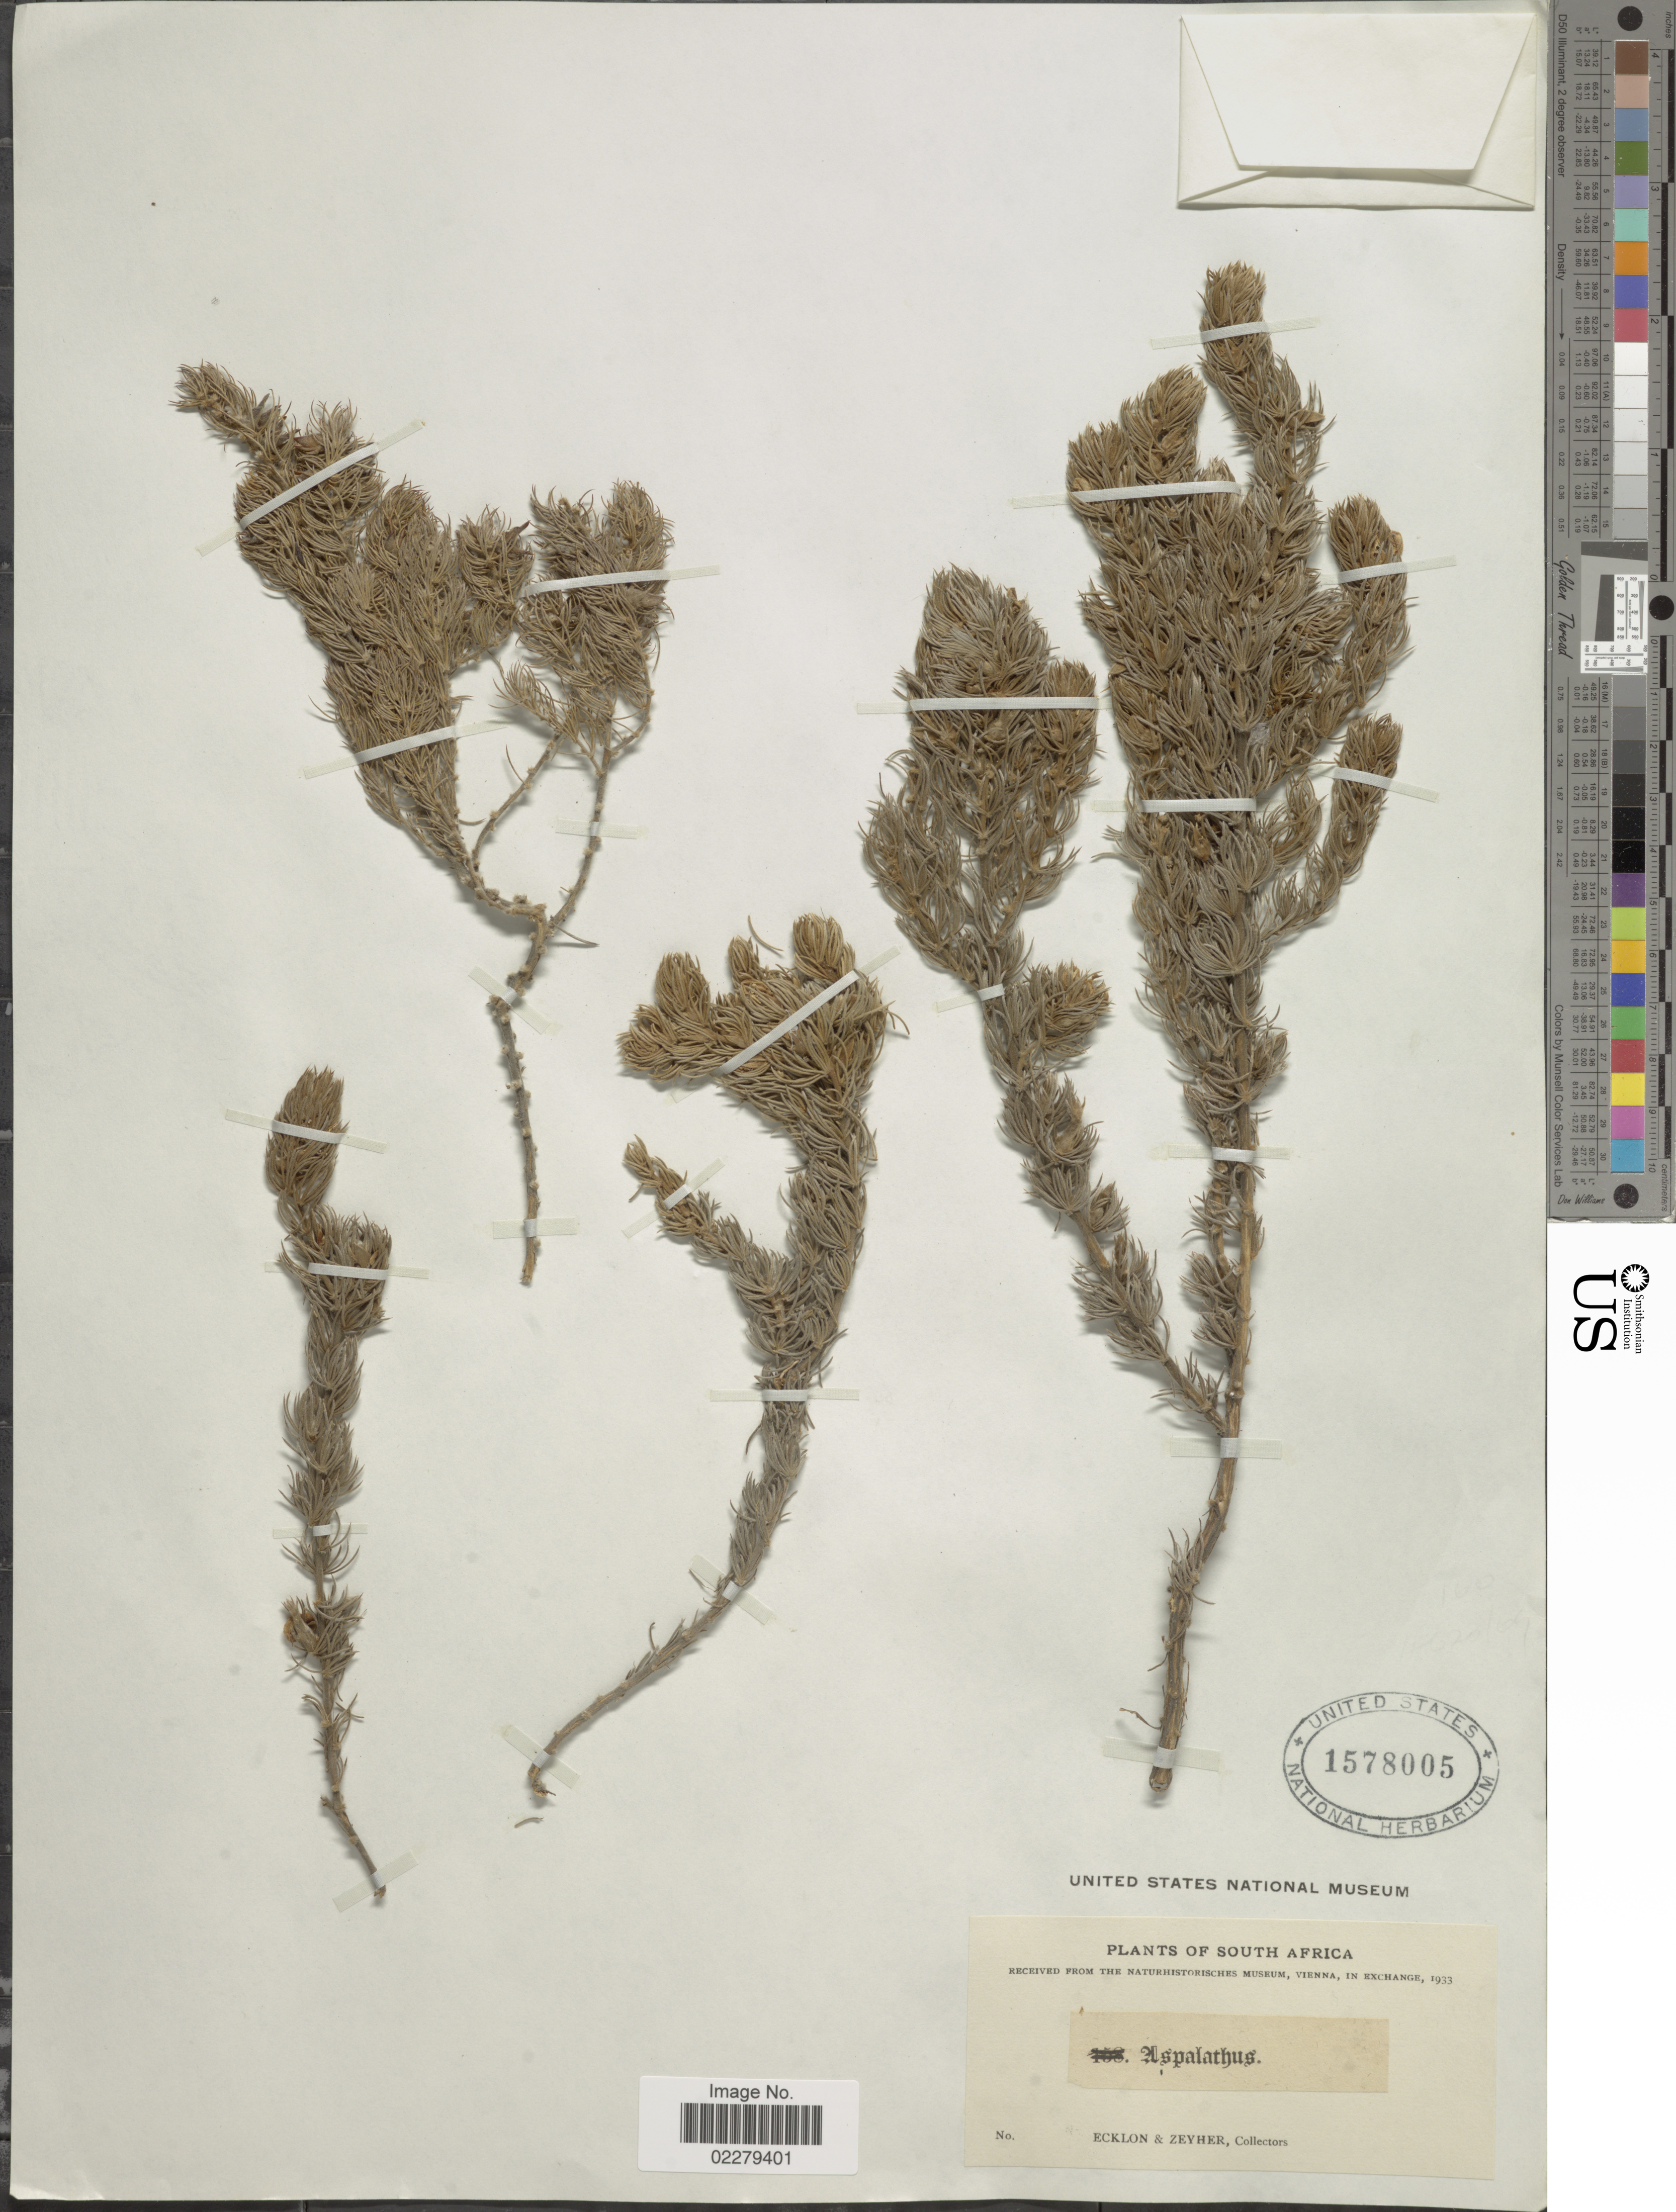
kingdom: Plantae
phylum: Tracheophyta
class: Magnoliopsida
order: Fabales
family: Fabaceae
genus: Aspalathus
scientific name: Aspalathus sp.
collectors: -. Ecklon & -. Zeyher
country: South Africa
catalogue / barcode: US 1578005